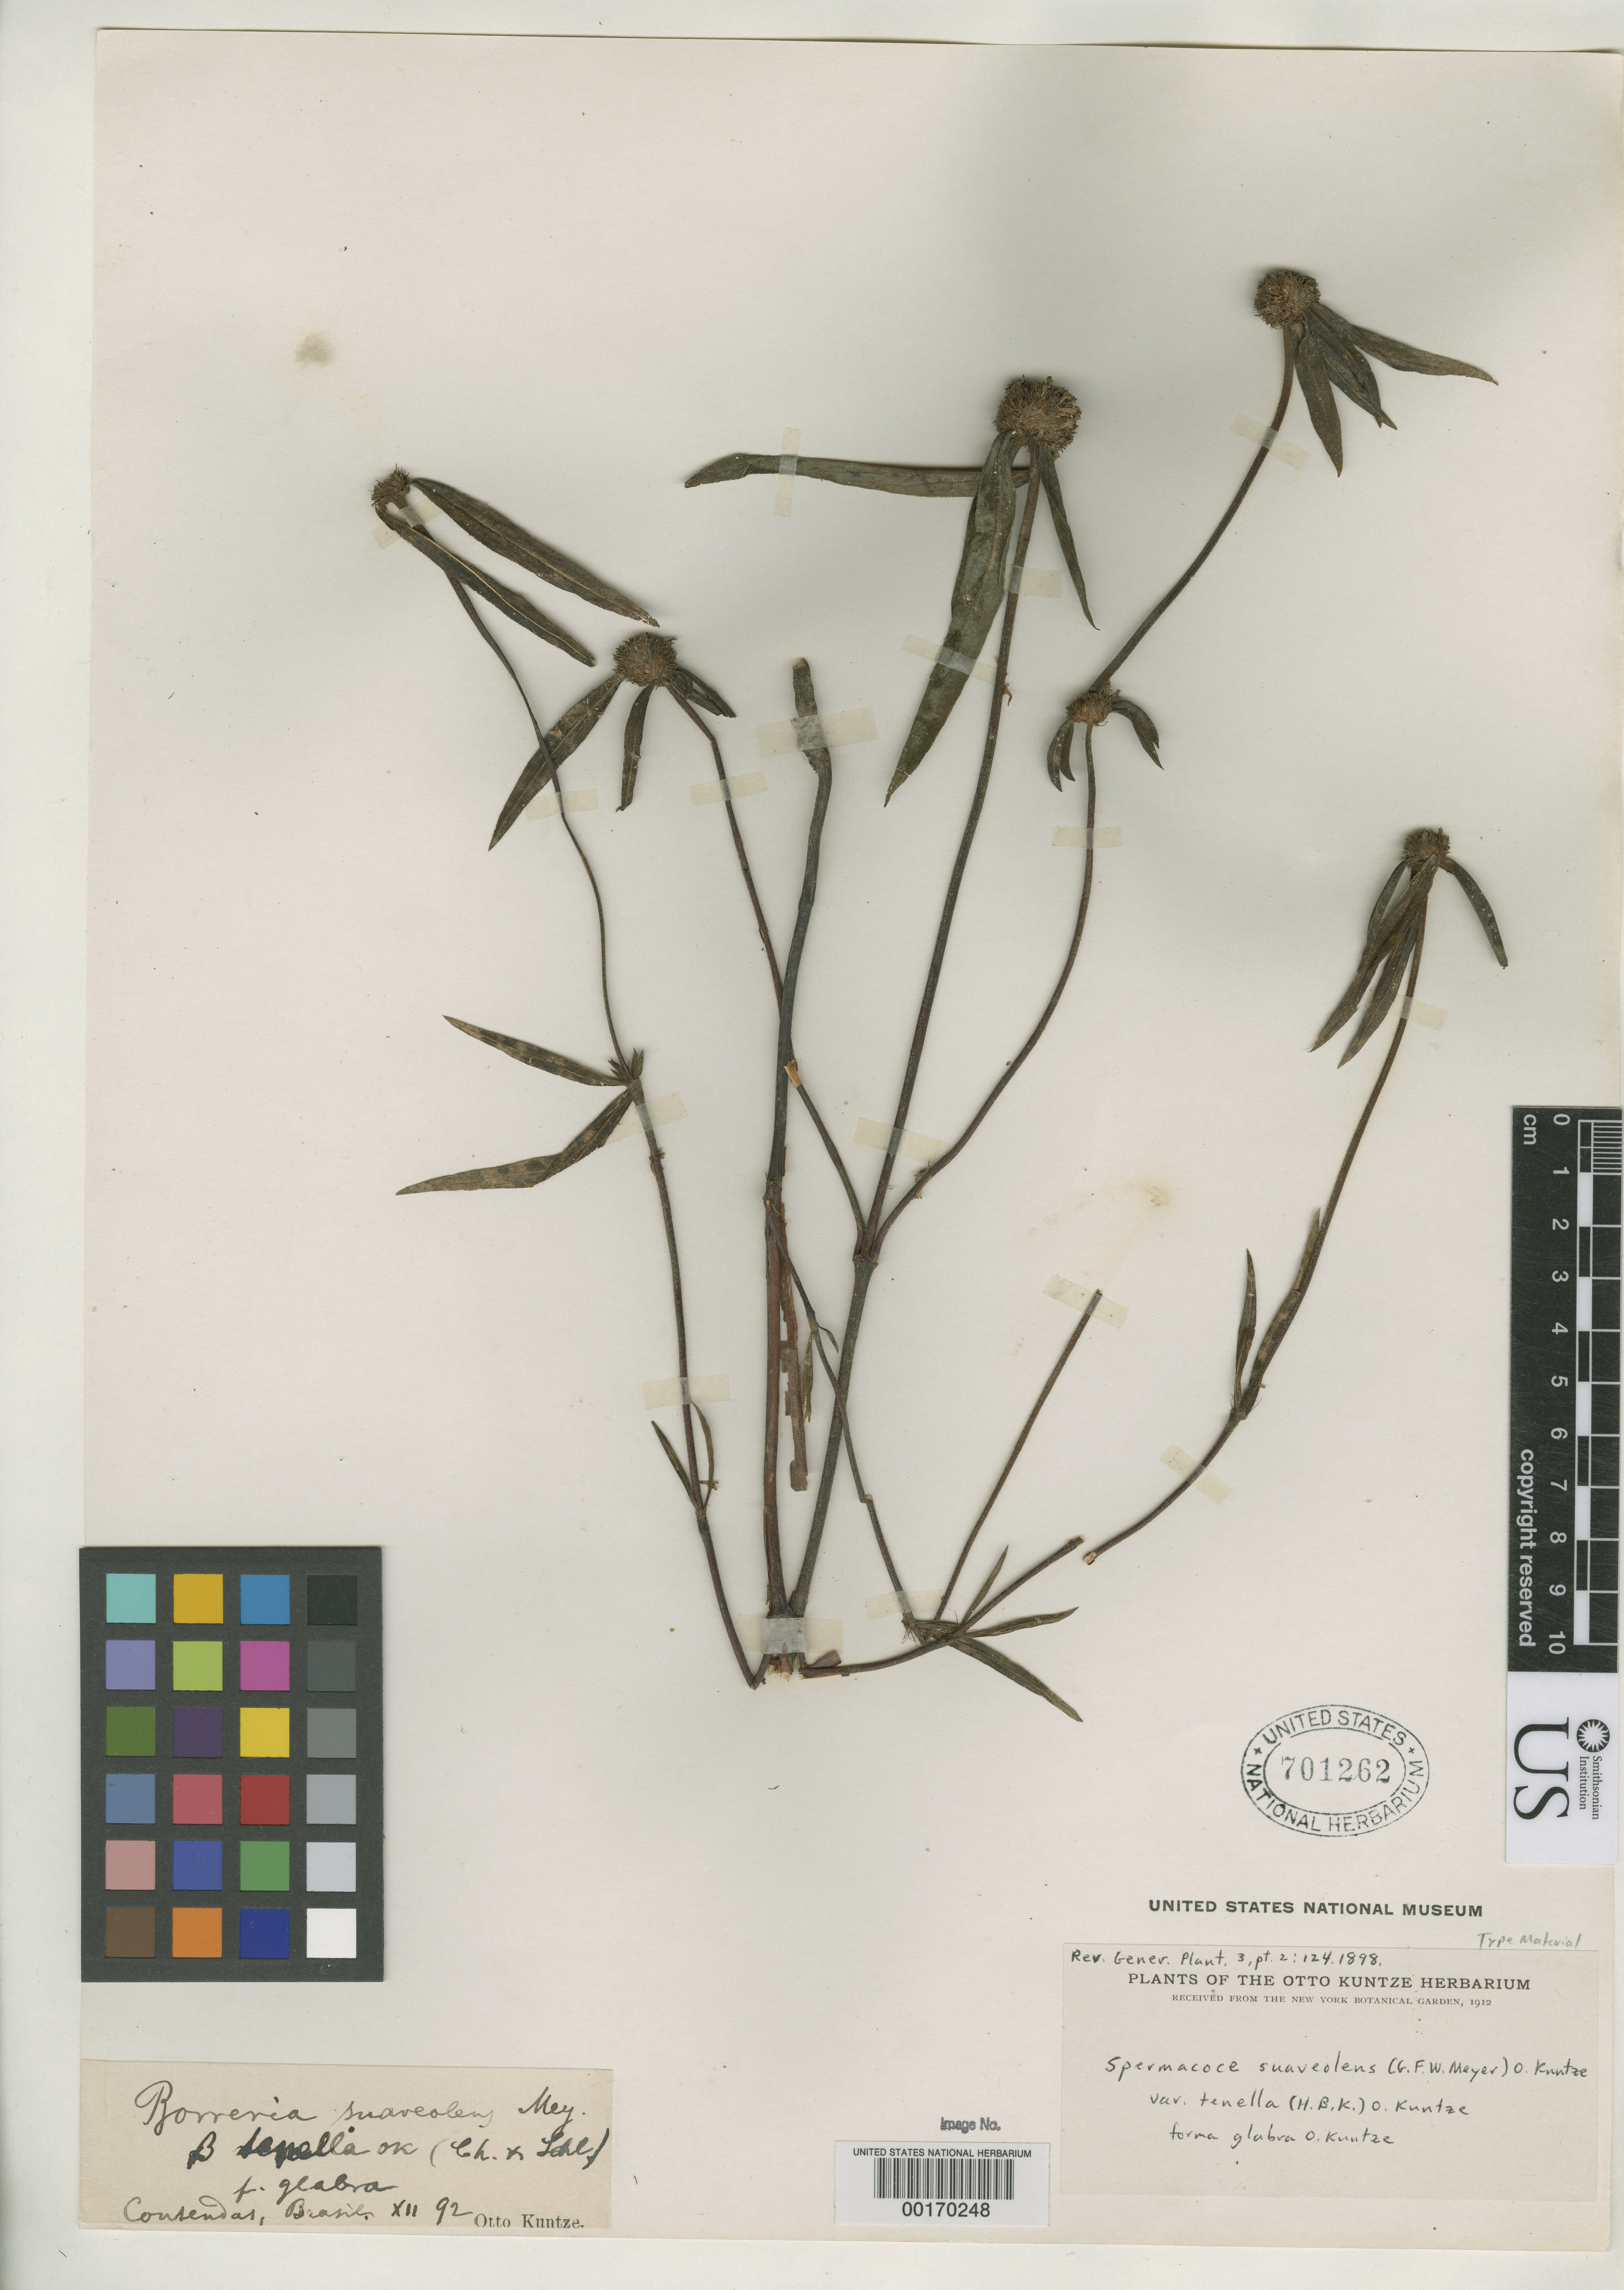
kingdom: Plantae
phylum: Tracheophyta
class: Magnoliopsida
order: Gentianales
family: Rubiaceae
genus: Spermacoce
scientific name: Spermacoce suaveolens var. tenella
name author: Kuntze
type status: Type Material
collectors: C.E.O. Kuntze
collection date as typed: Dec 1892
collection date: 1892-12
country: Brazil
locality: Contendas.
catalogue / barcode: US 701262